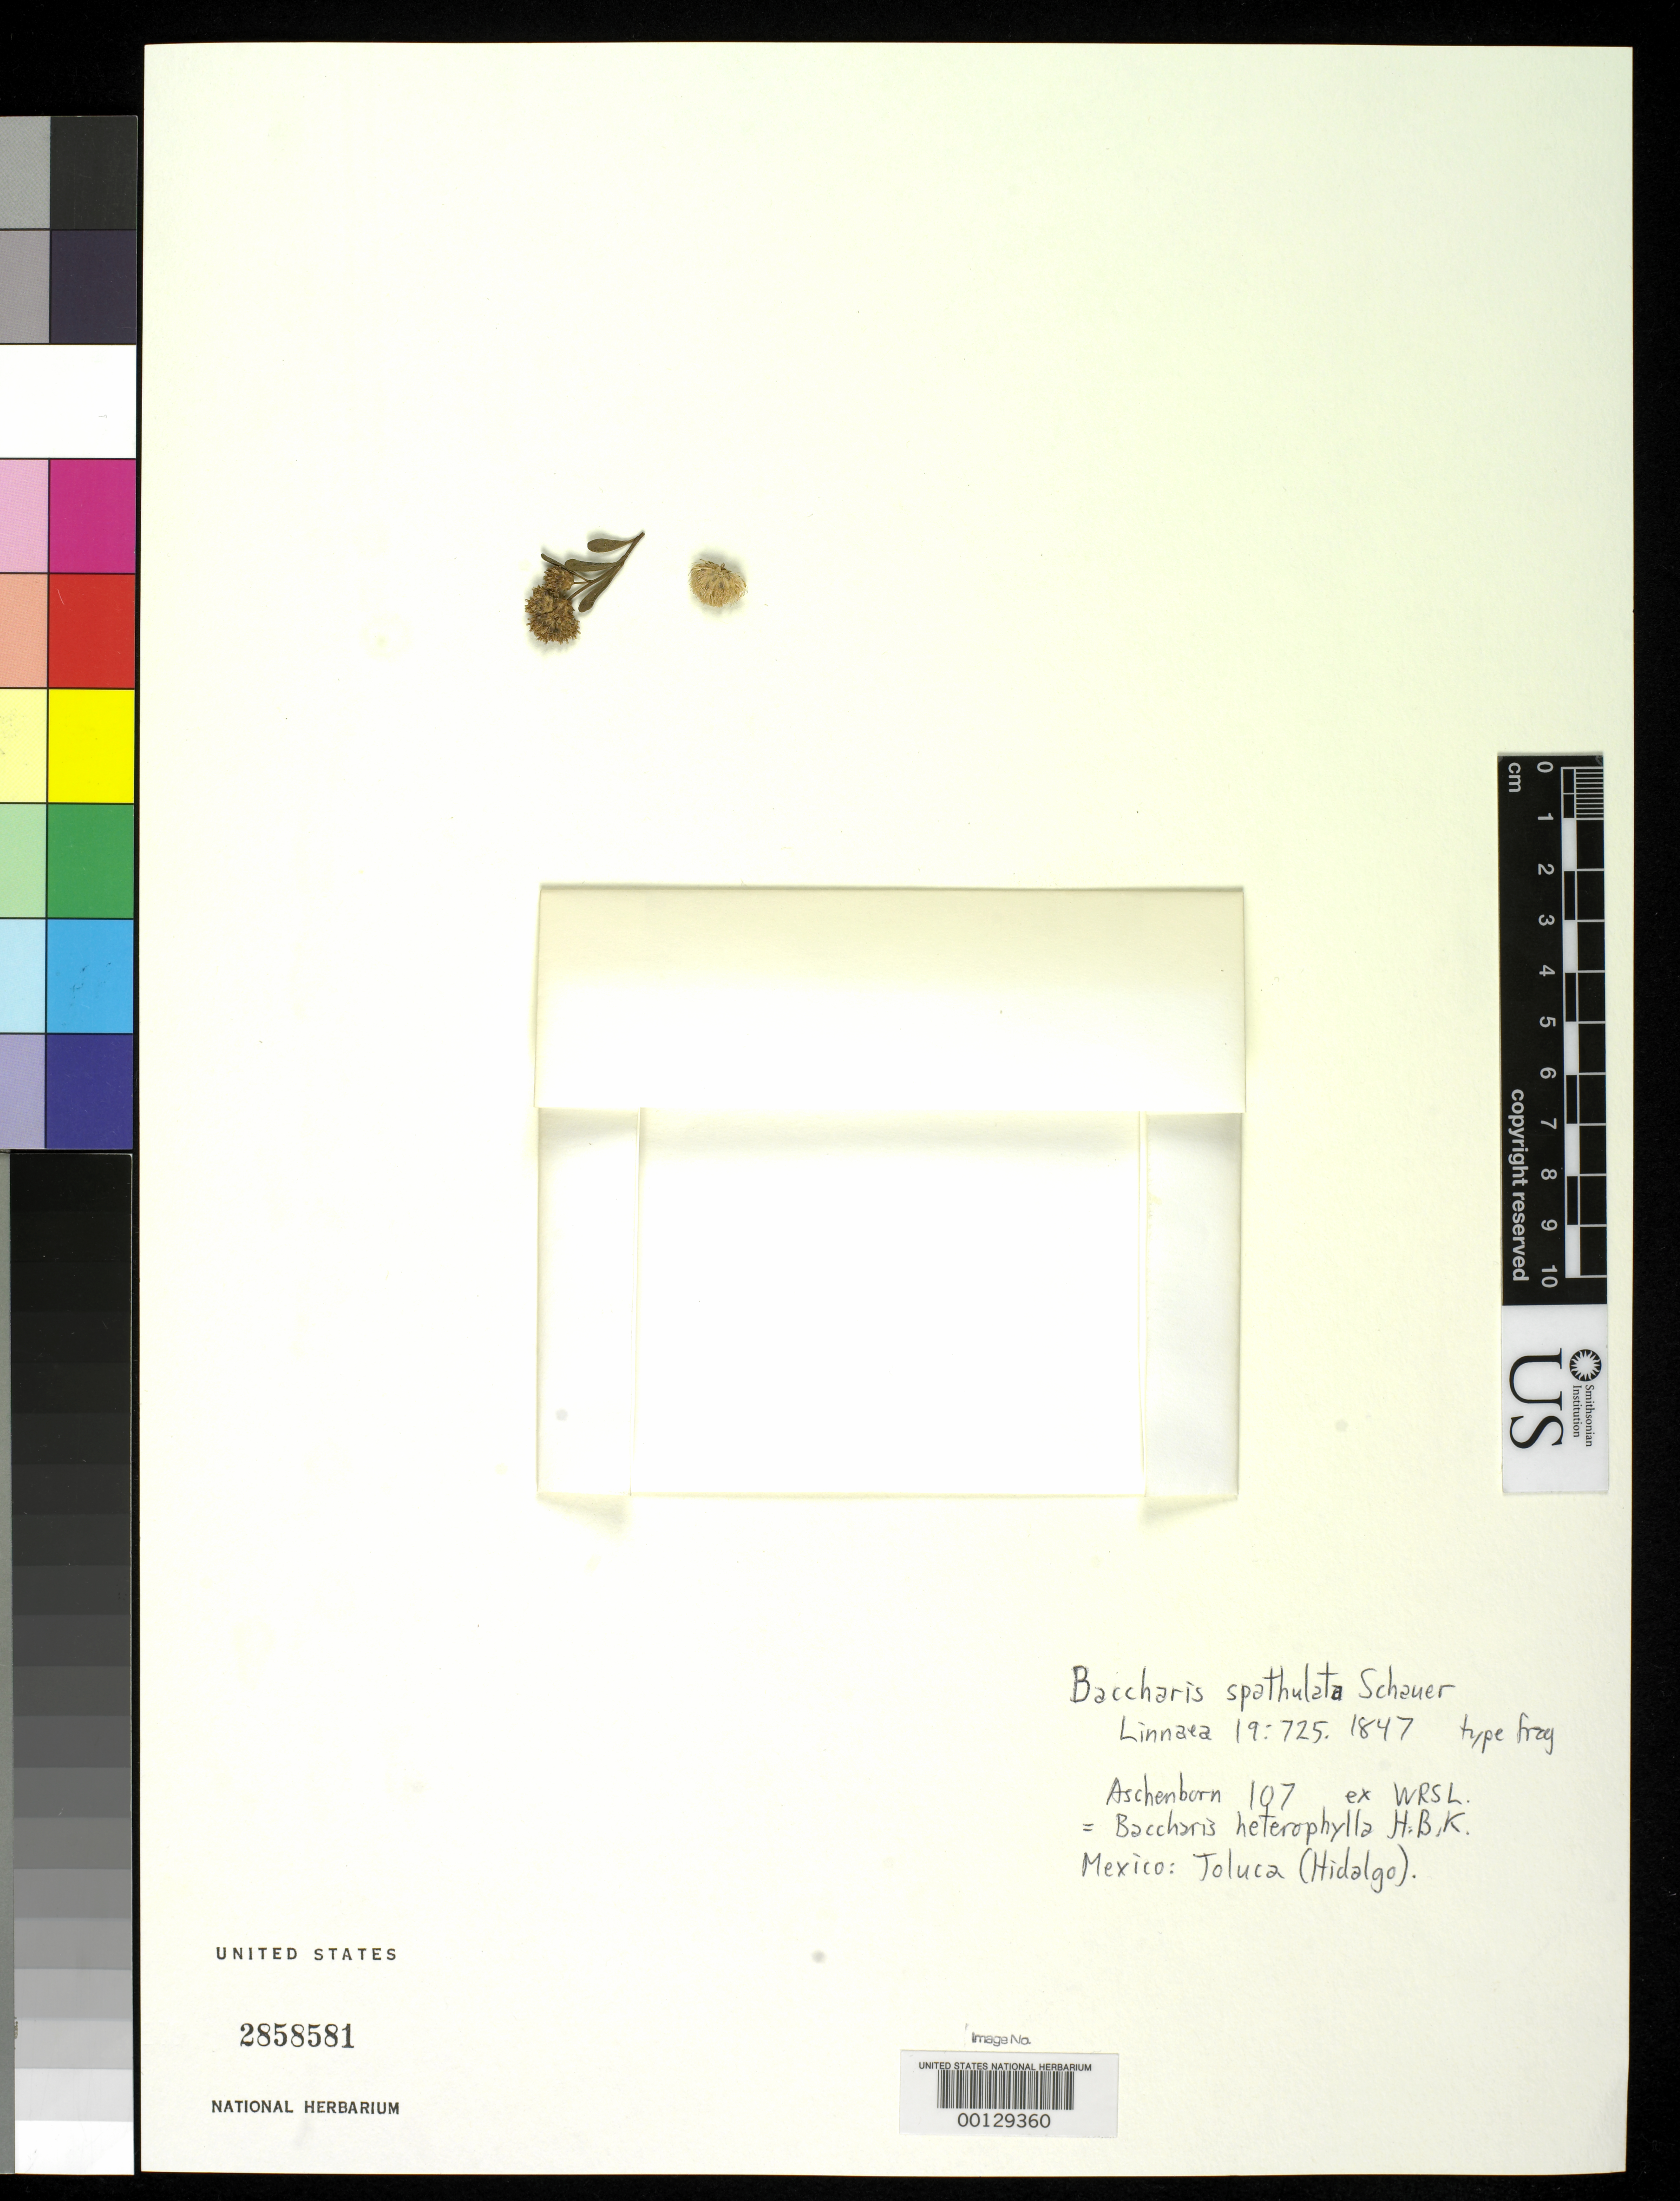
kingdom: Plantae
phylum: Tracheophyta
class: Magnoliopsida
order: Asterales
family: Asteraceae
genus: Baccharis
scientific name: Baccharis spathulata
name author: S. Schauer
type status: Type Fragment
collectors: A. Aschenborn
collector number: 107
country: Mexico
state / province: Hidalgo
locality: Toluca.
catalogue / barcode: US 2858581